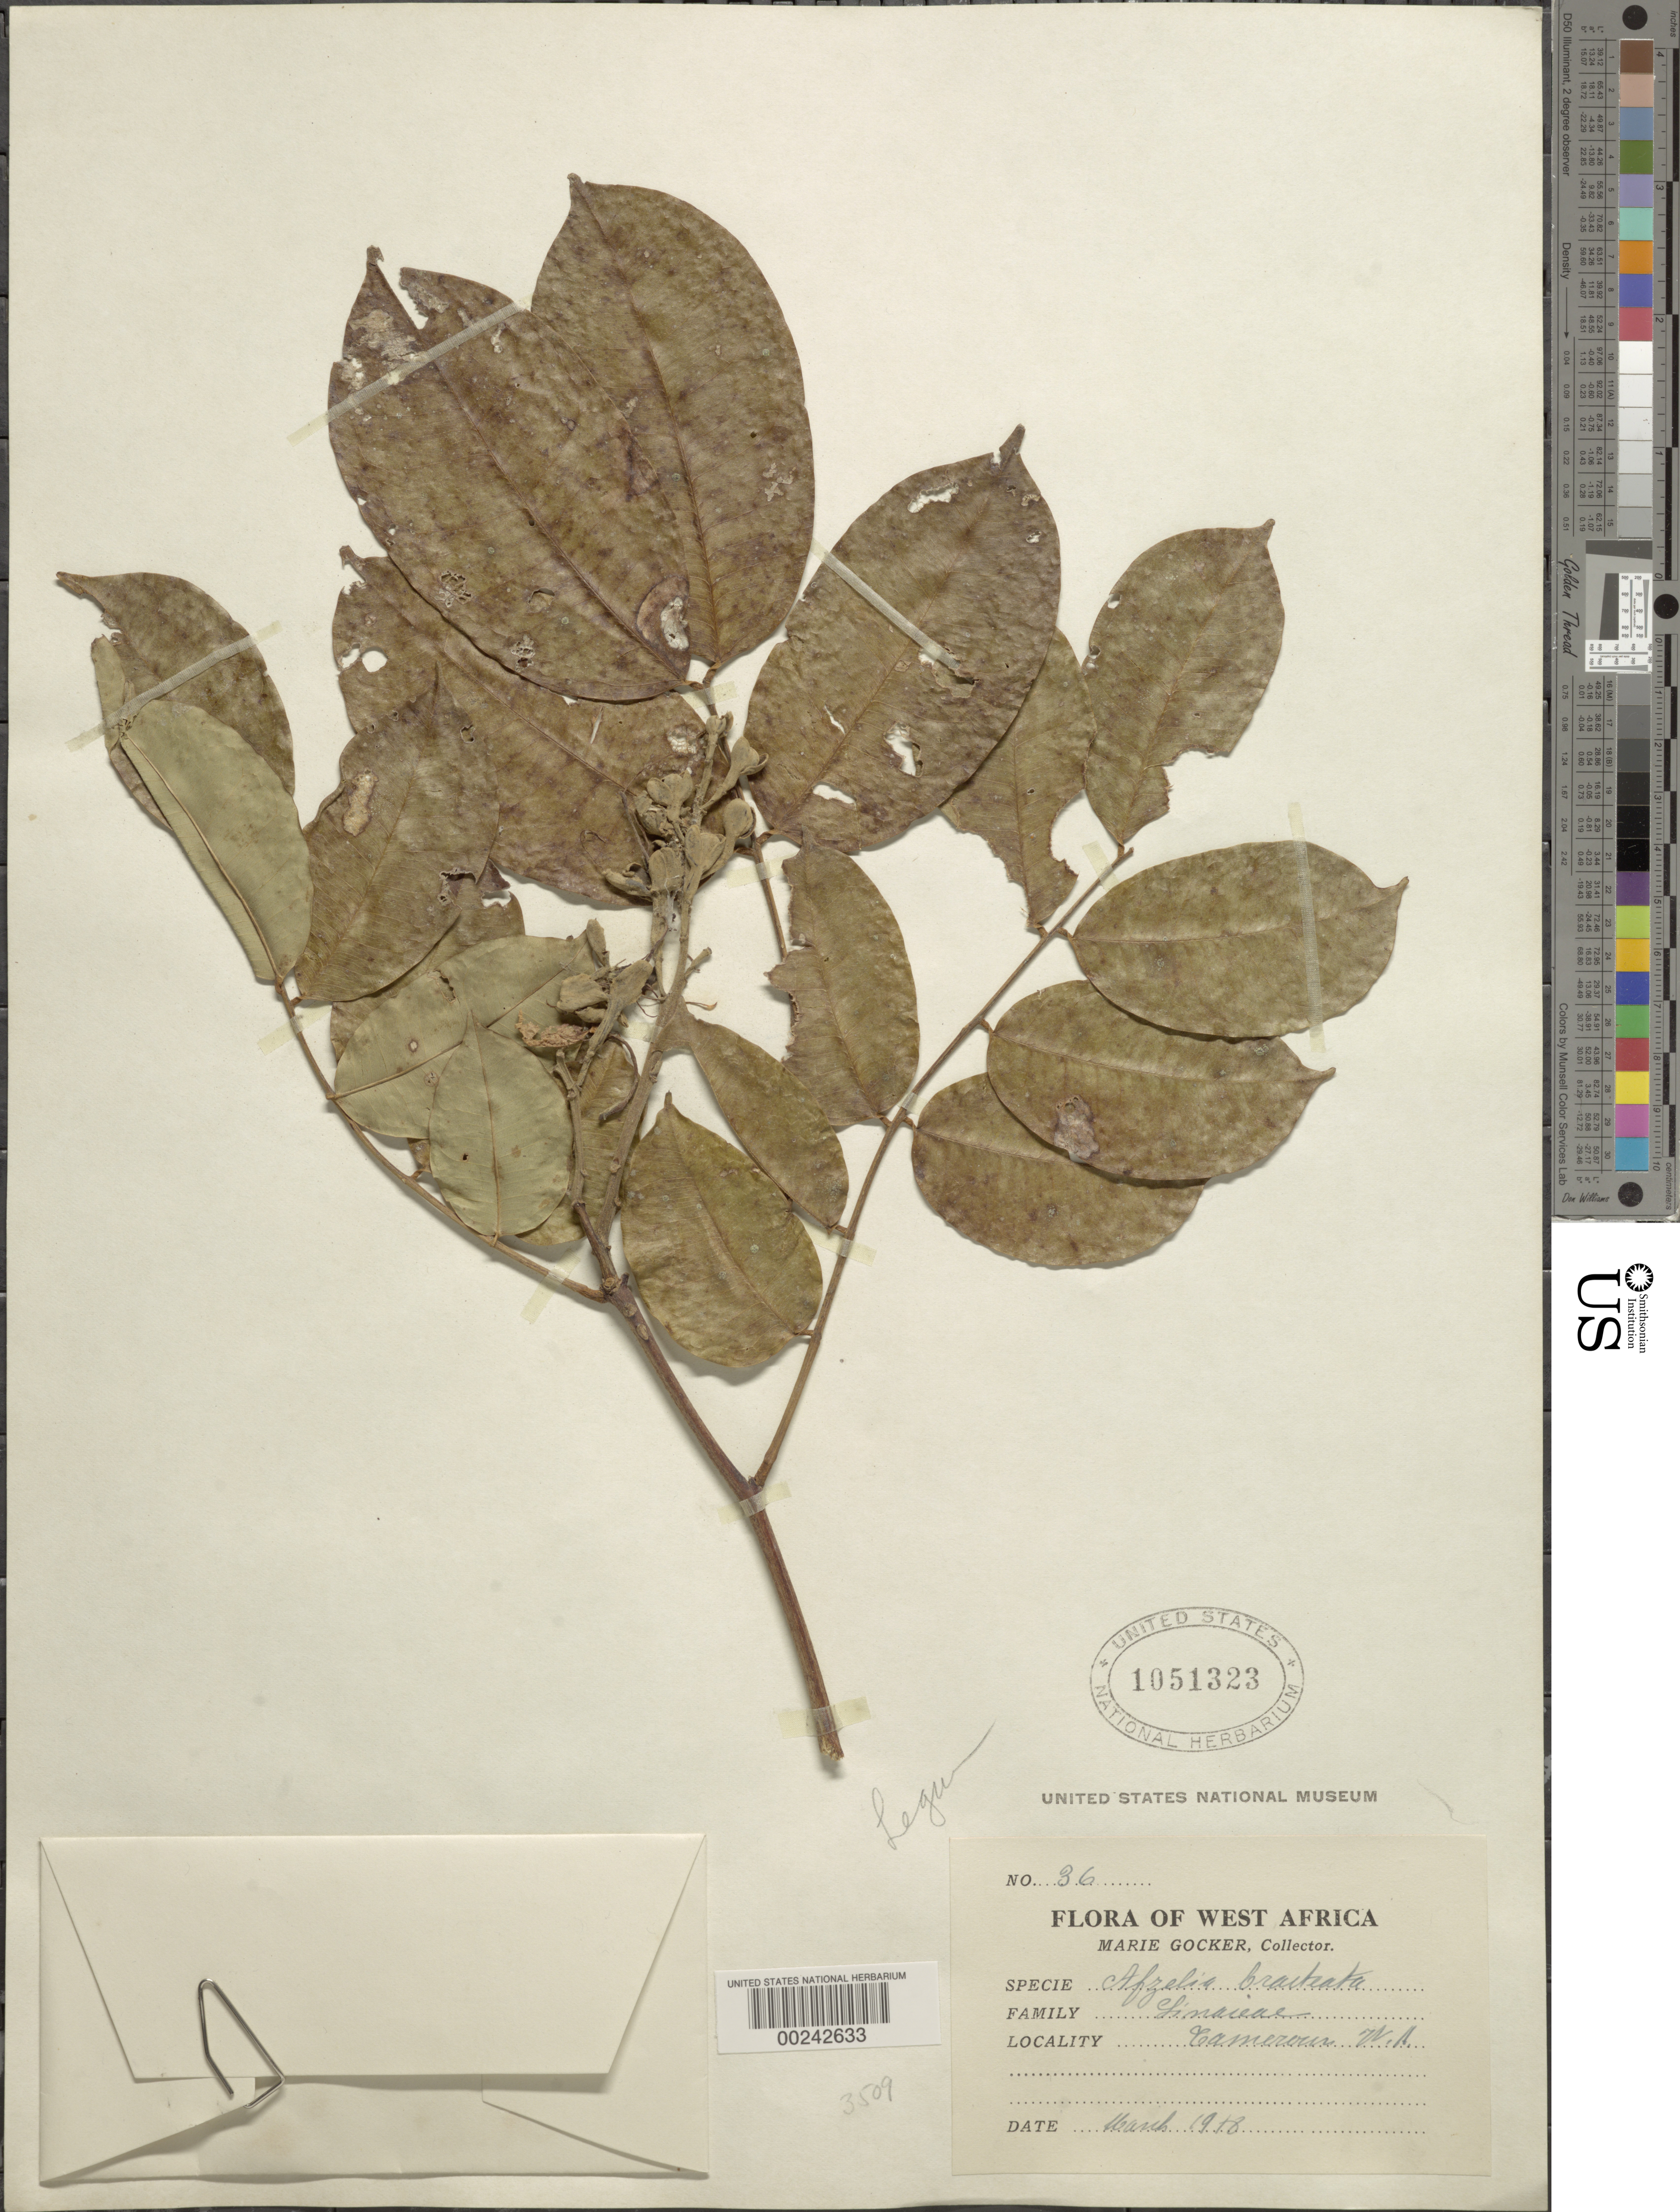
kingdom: Plantae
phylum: Tracheophyta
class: Magnoliopsida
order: Fabales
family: Fabaceae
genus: Afzelia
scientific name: Afzelia bracteata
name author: Vogel ex Benth.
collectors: M. Gocker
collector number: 36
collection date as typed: Mar 1918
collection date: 1918-03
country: Cameroon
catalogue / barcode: US 1051323